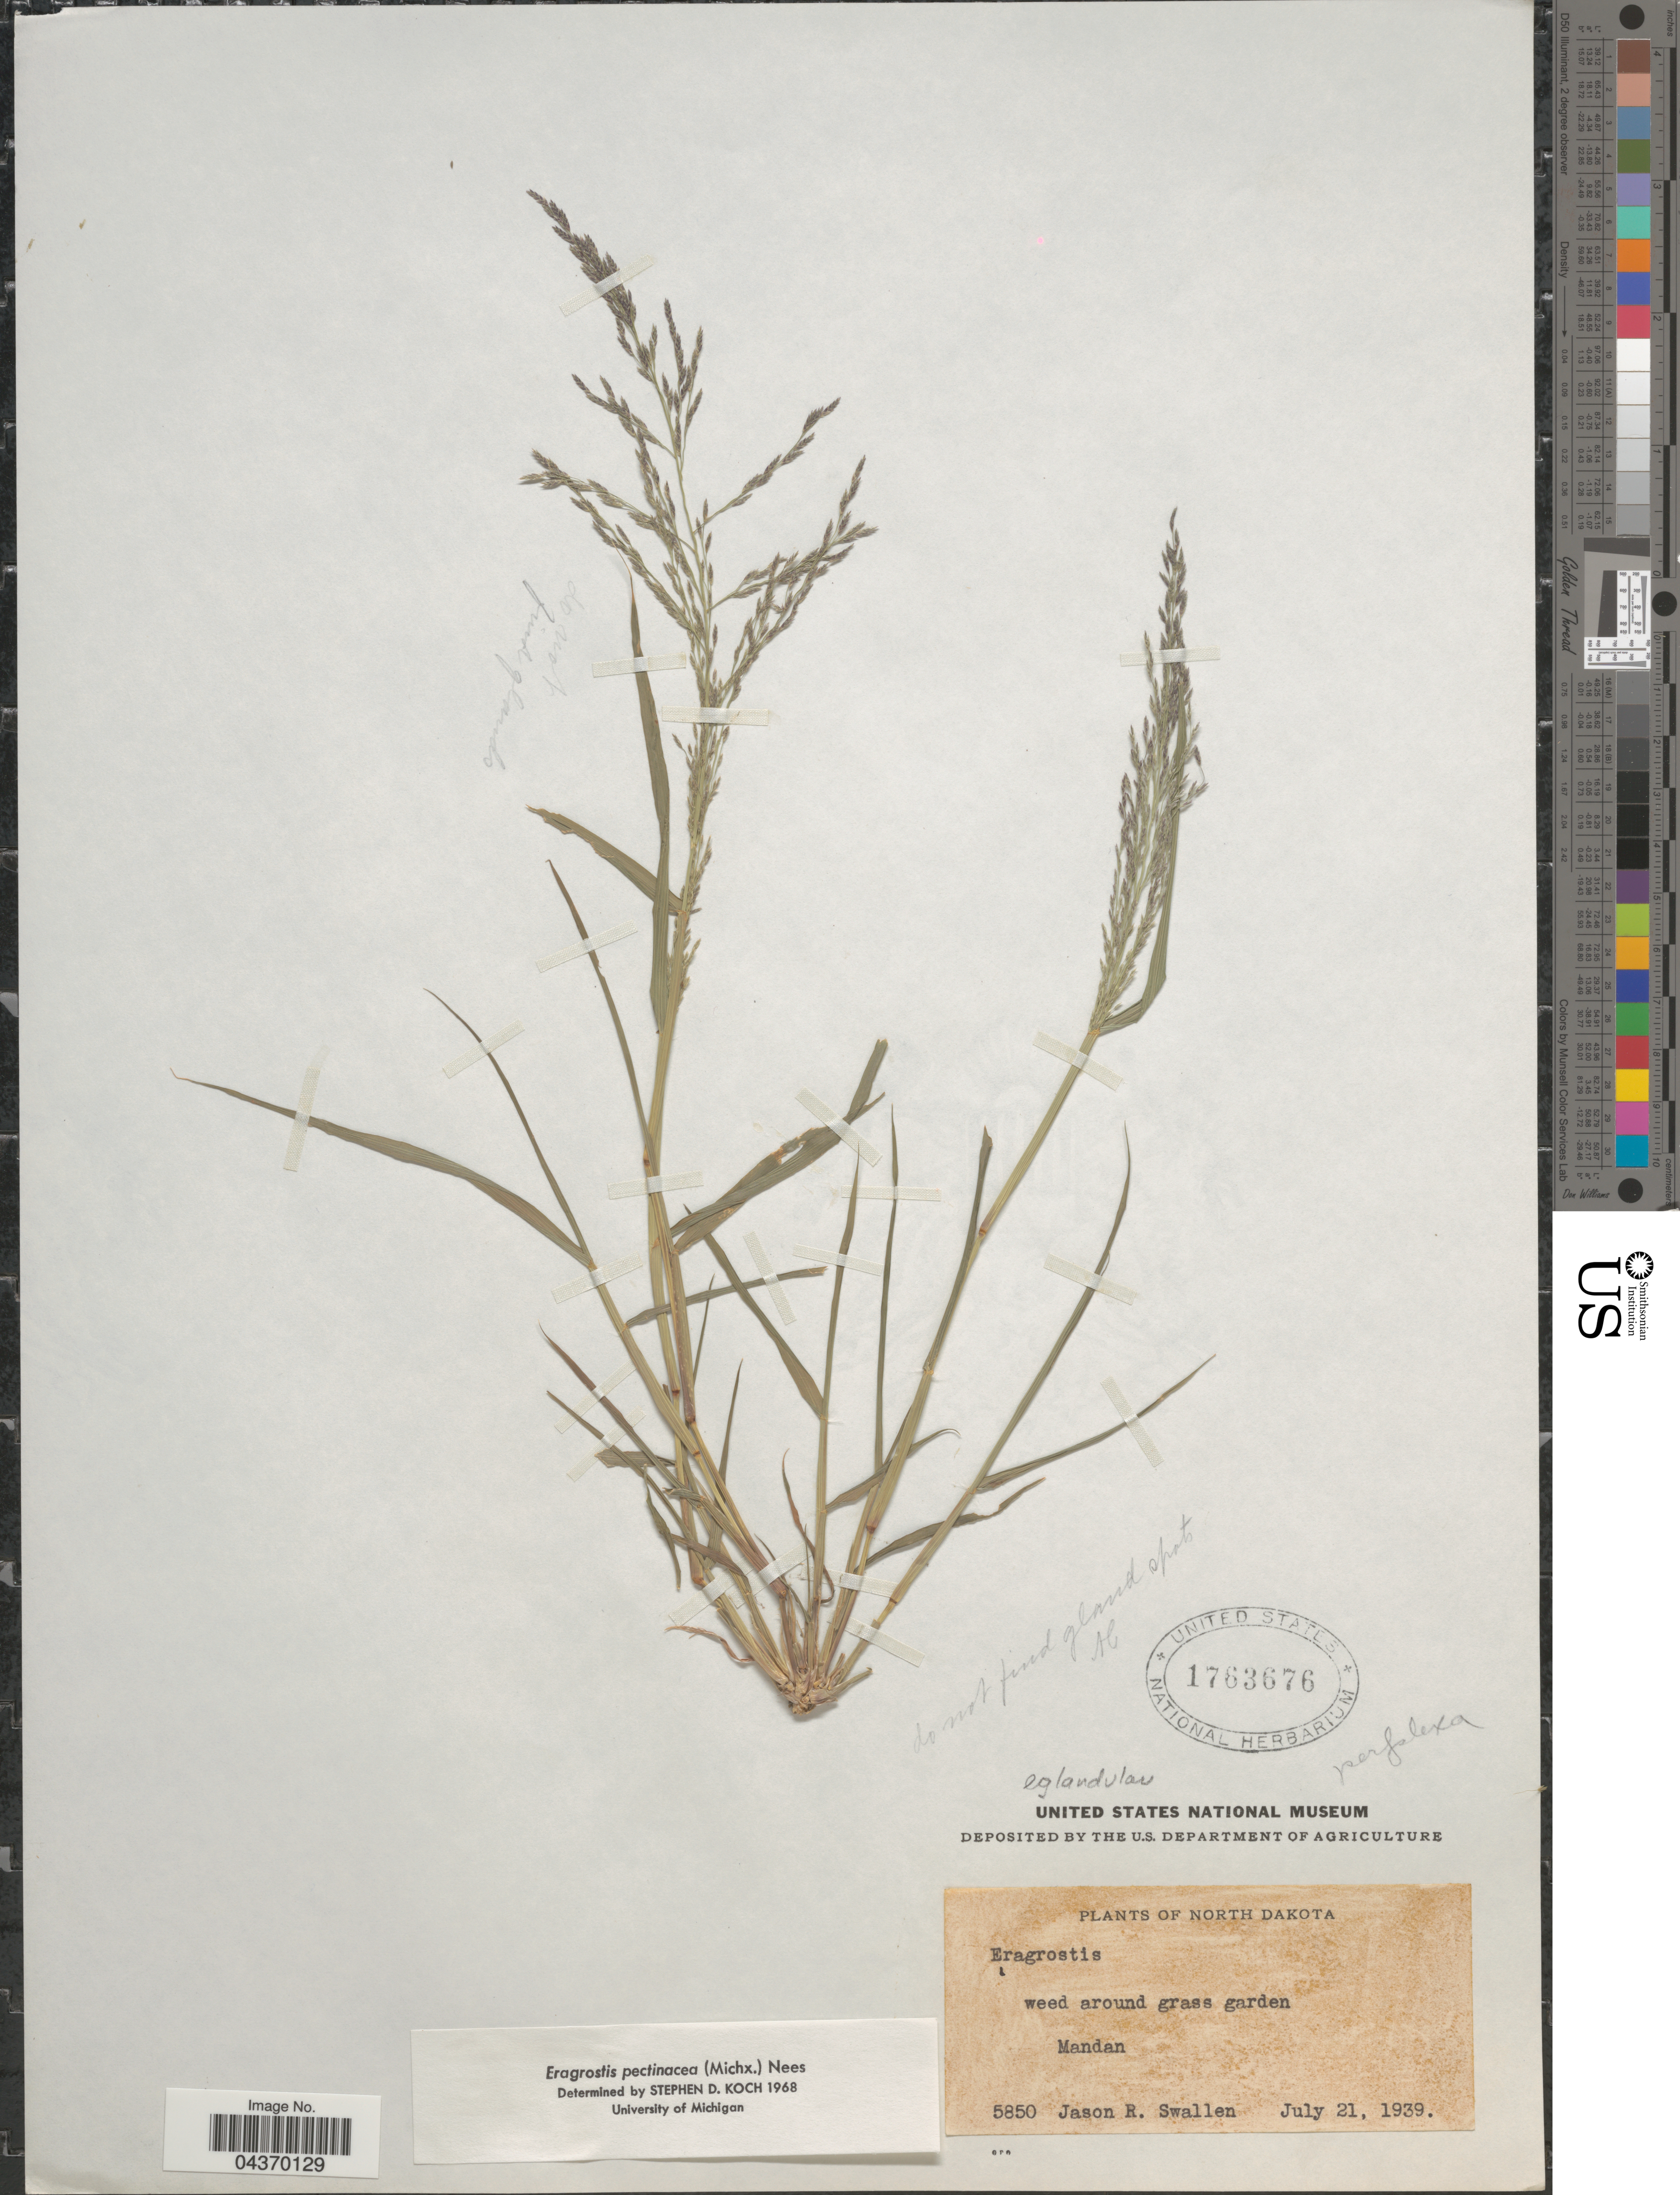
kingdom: Plantae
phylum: Tracheophyta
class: Liliopsida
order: Poales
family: Poaceae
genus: Eragrostis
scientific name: Eragrostis pectinacea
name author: (Michx.) Nees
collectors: J. R. Swallen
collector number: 5850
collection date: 1939-07-21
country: United States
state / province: North Dakota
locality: Around grass garden. Mandan.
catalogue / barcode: US 1763676